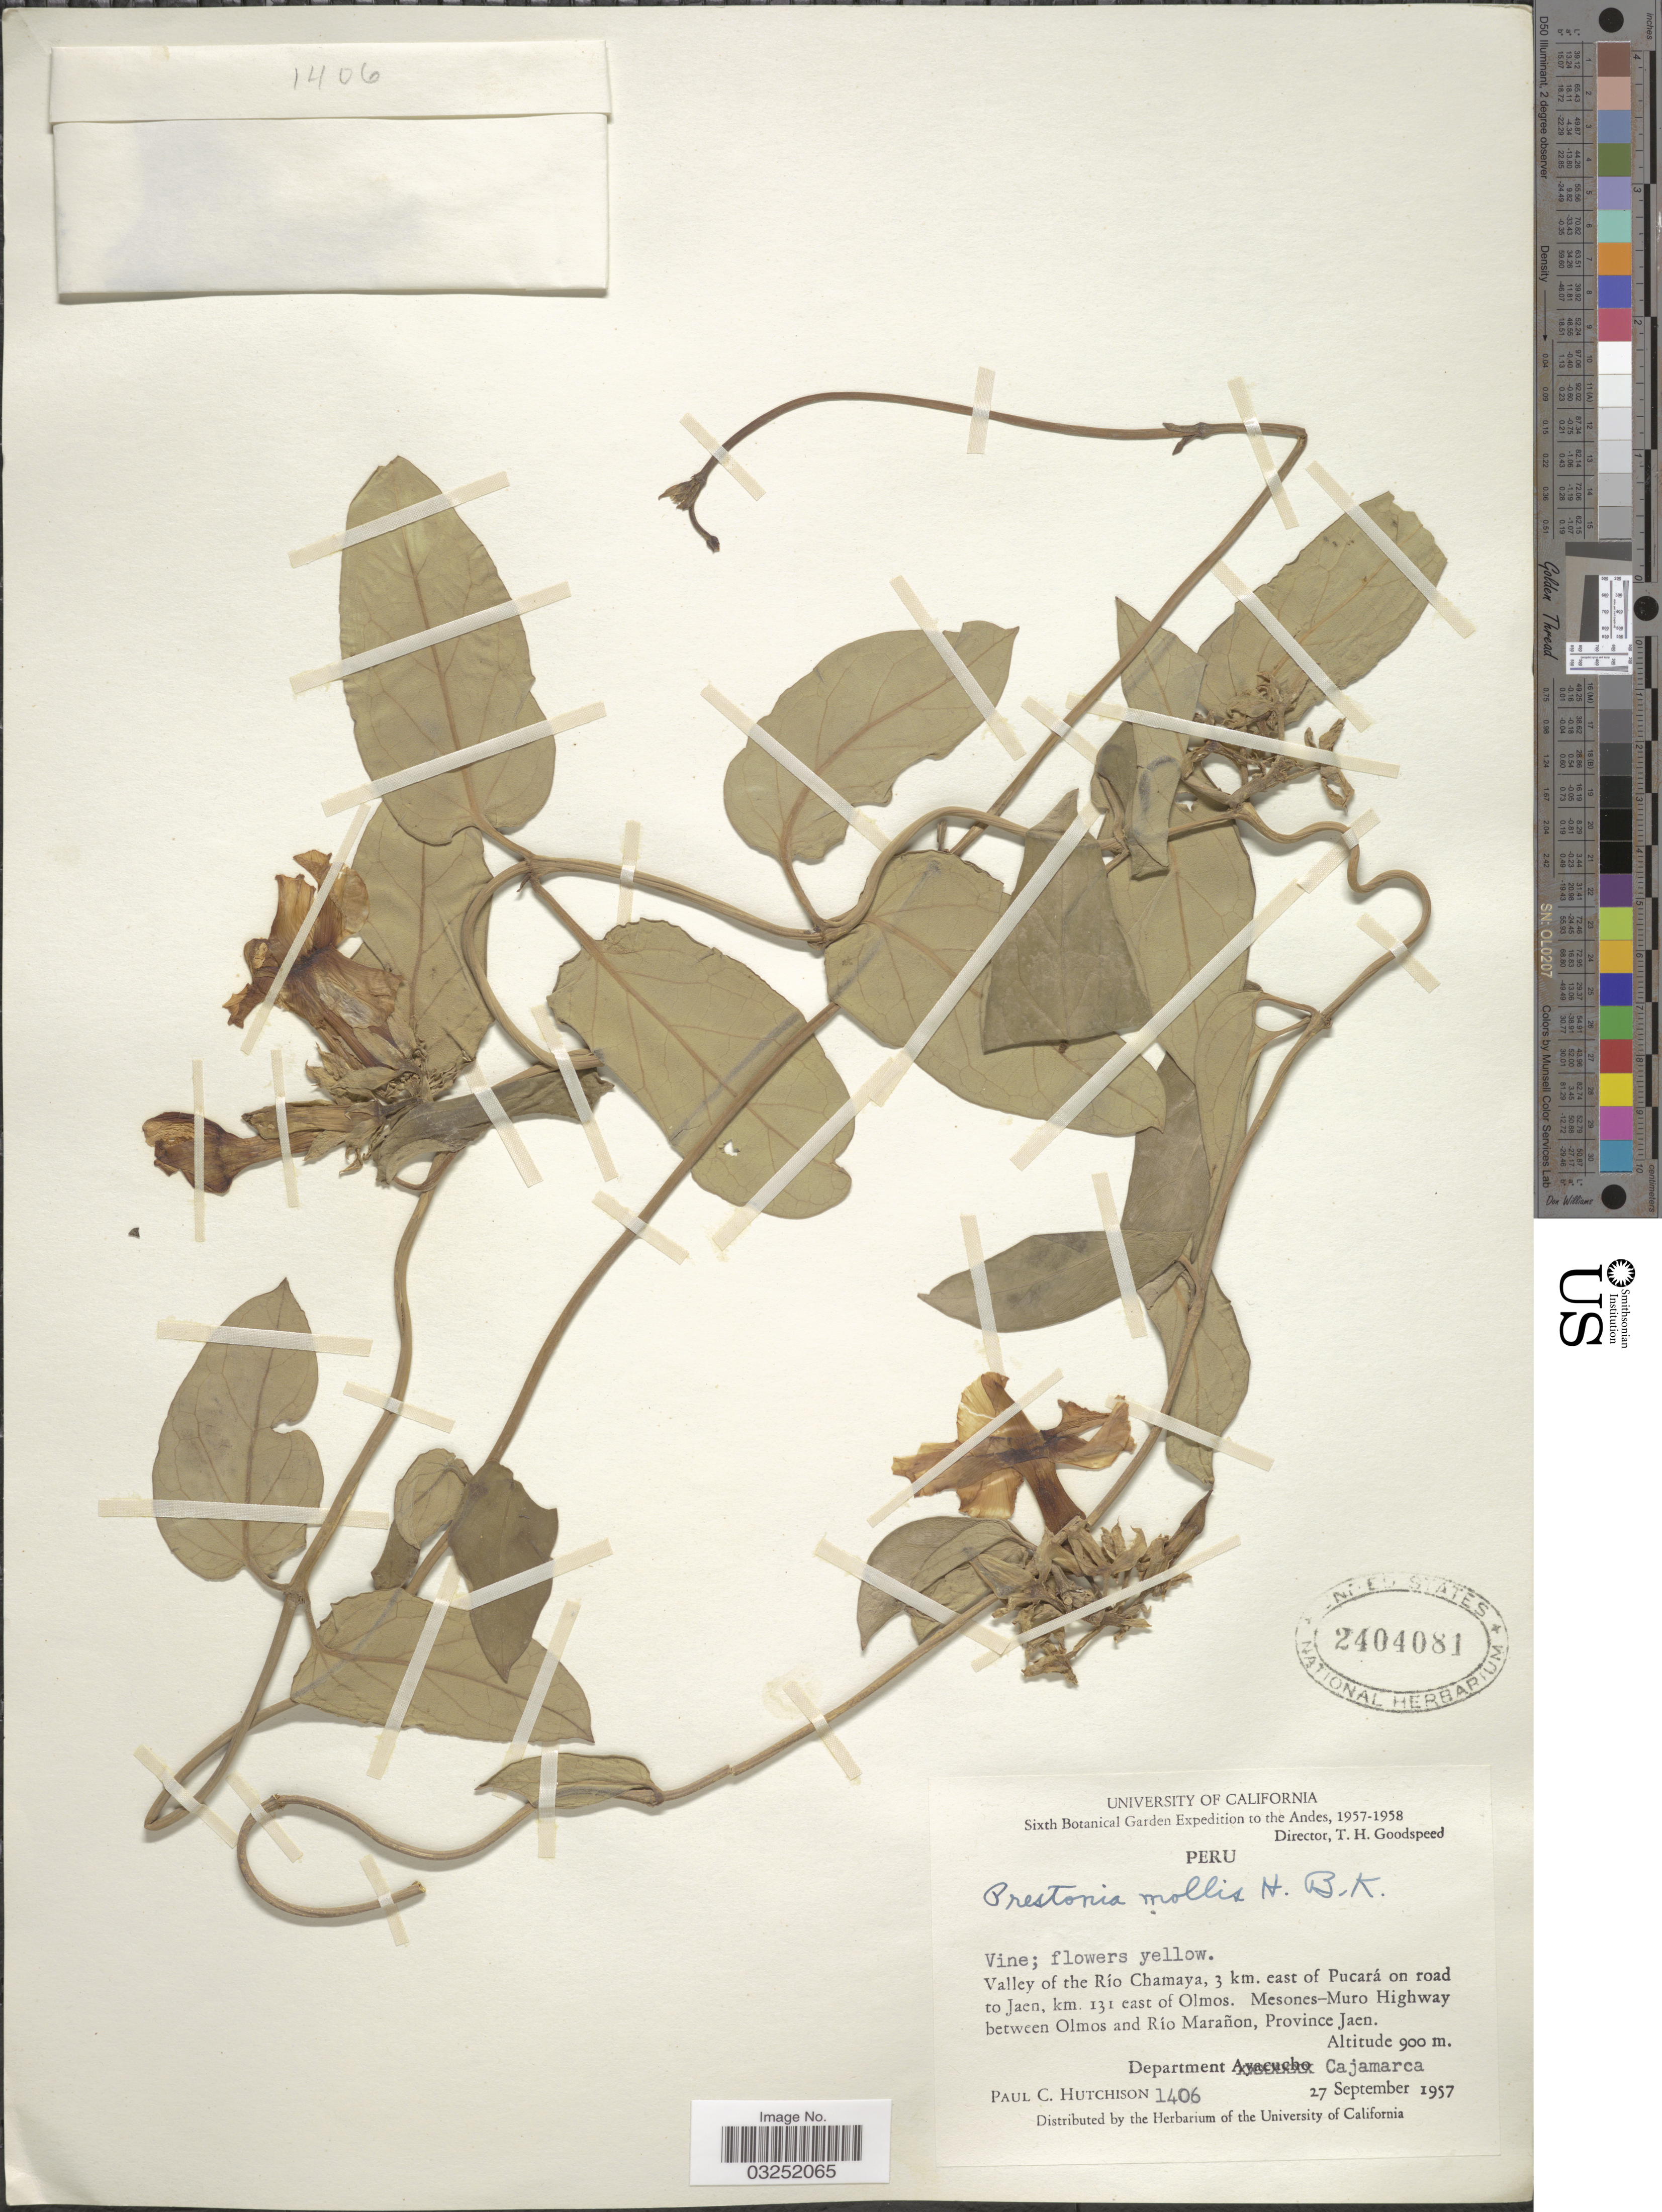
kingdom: Plantae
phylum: Tracheophyta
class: Magnoliopsida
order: Gentianales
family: Apocynaceae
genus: Prestonia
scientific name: Prestonia mollis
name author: Kunth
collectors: P. C. Hutchison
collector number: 1406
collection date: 1957-09-27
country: Peru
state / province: Cajamarca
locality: The Andes, Valley of the Río Chamaya,3 km. east of Pucará on road to Jaen, km. 131 east of Olmos, Mesones-Muro Highway between Olmos and Río Marañon, Province Jaen, Department Cajamarca.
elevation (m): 900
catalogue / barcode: US 2404081